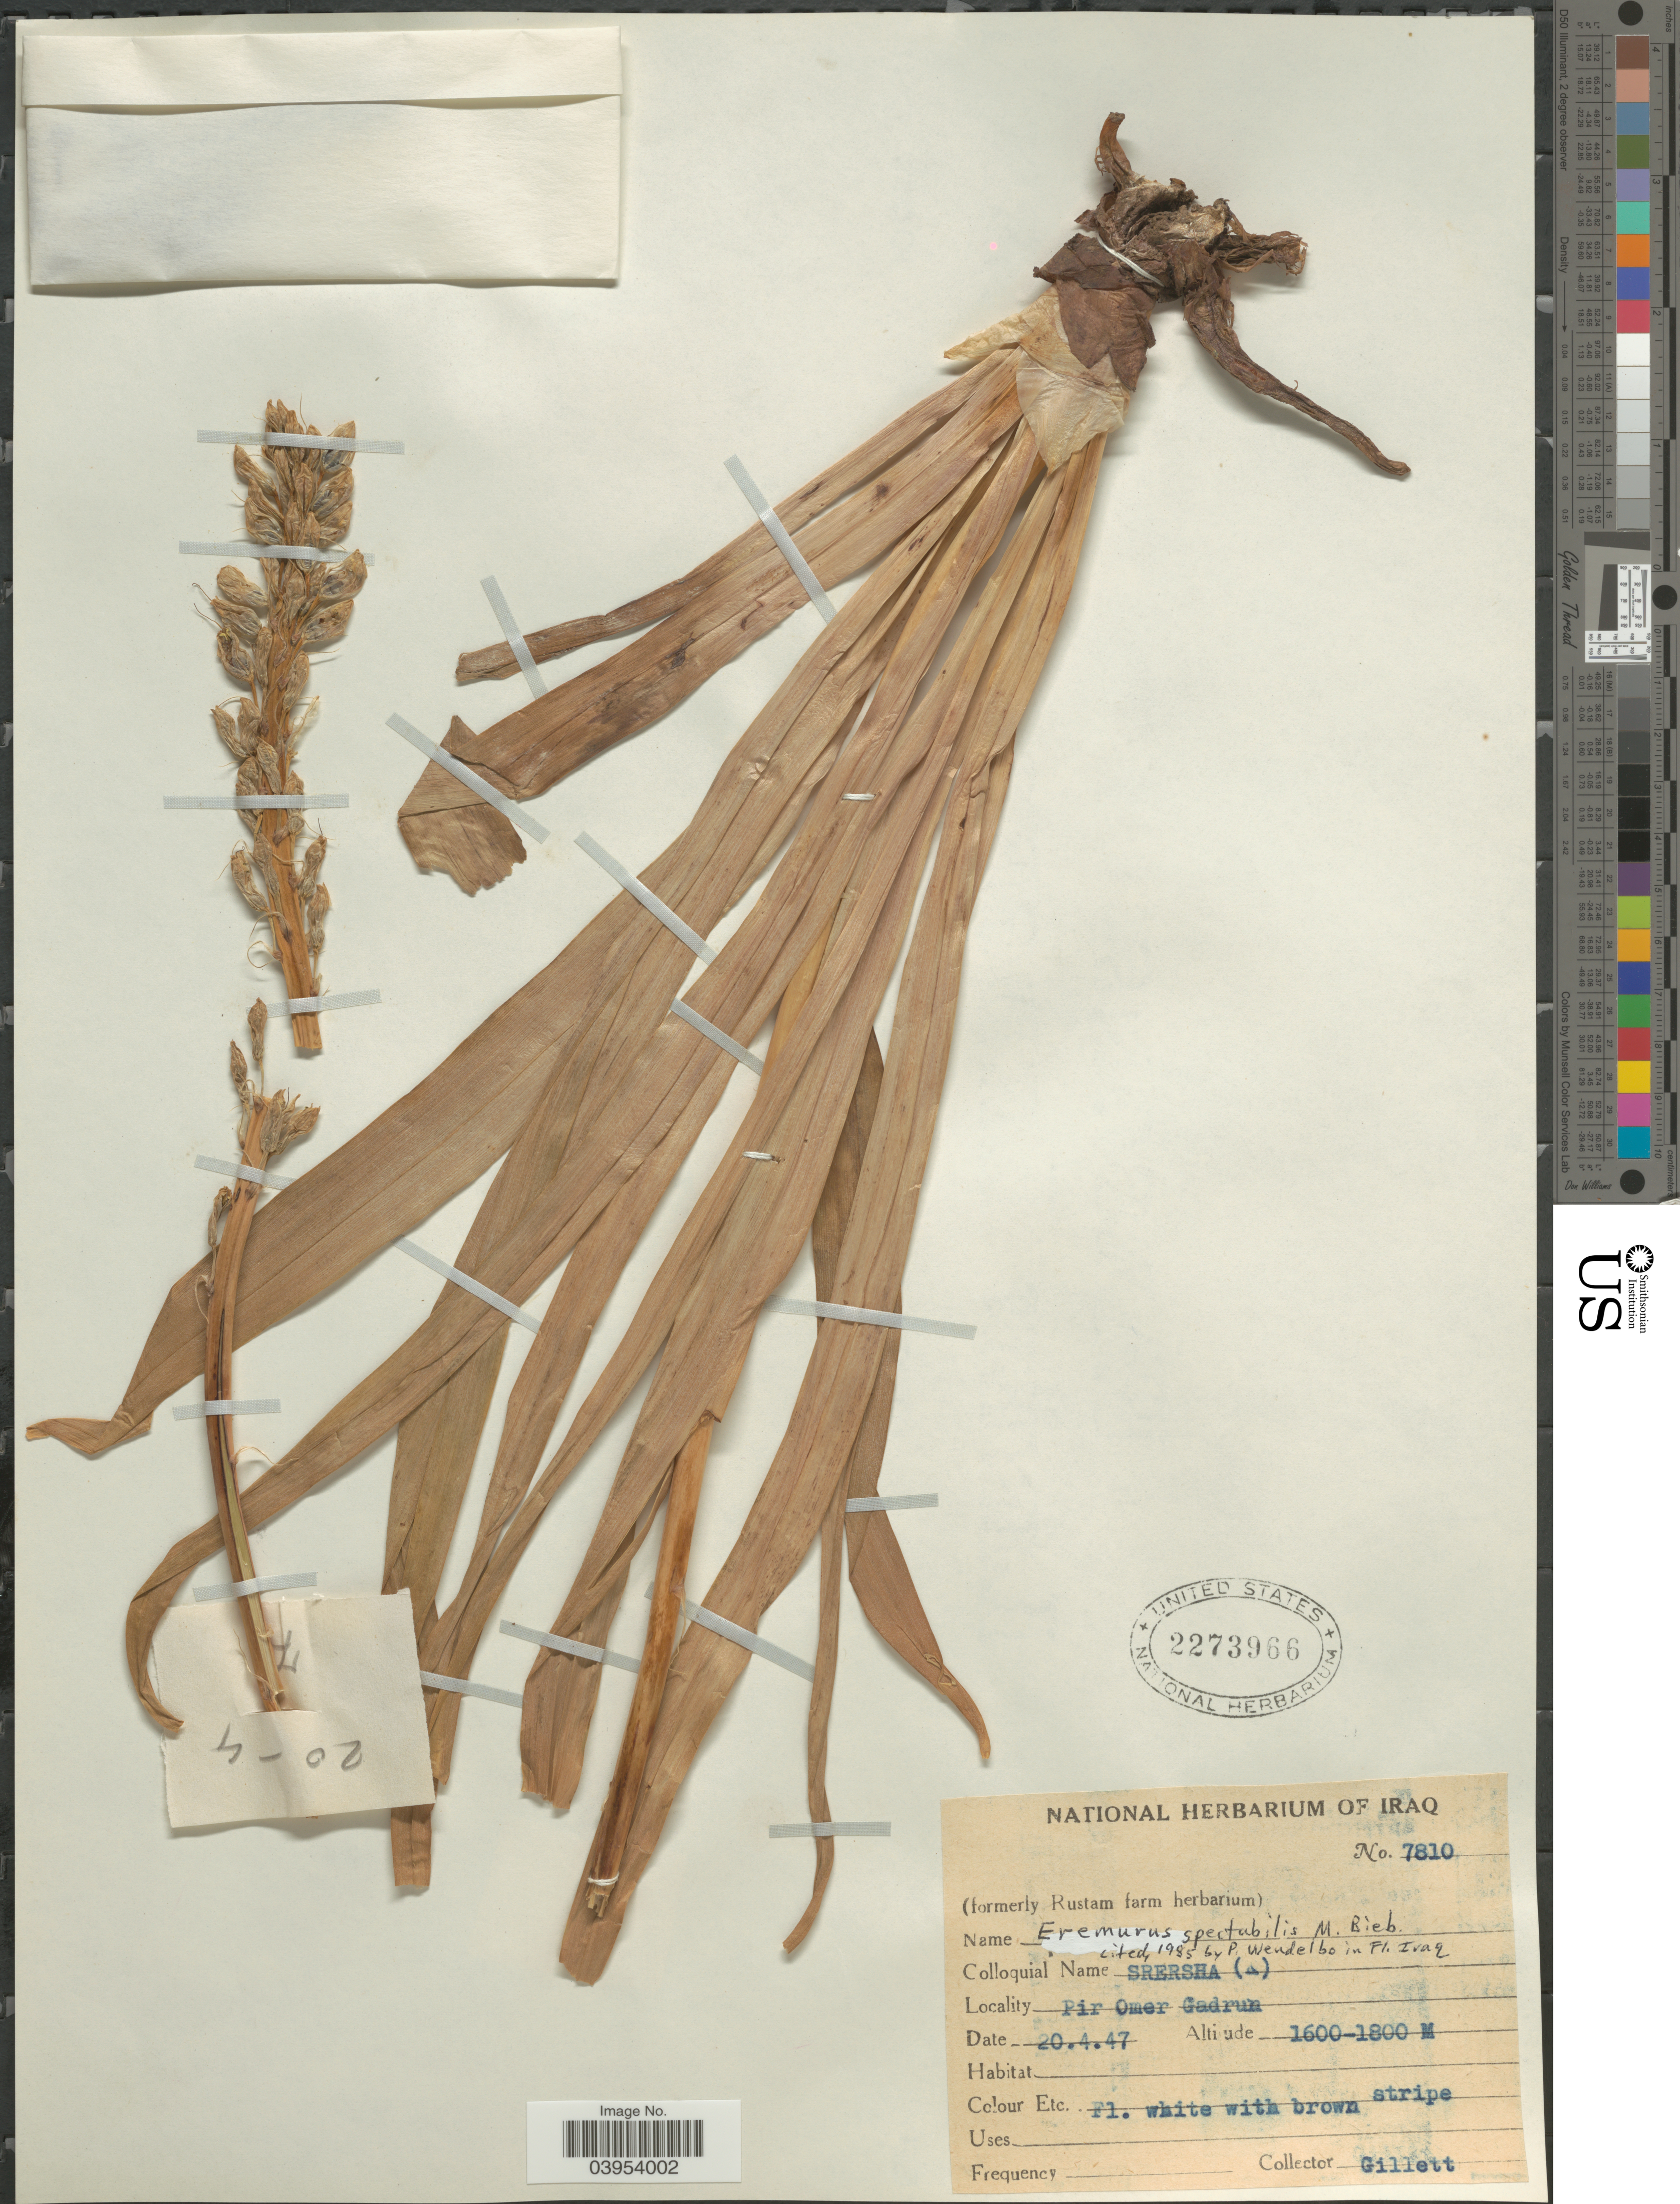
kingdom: Plantae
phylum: Tracheophyta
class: Liliopsida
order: Asparagales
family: Asphodelaceae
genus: Eremurus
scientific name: Eremurus spectabilis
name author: M. Bieb.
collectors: Gillett, --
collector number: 7810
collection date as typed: Transcribed d/m/y: 20/4/47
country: Iraq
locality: Pir Omer Gadrun.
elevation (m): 1600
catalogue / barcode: US 2273966